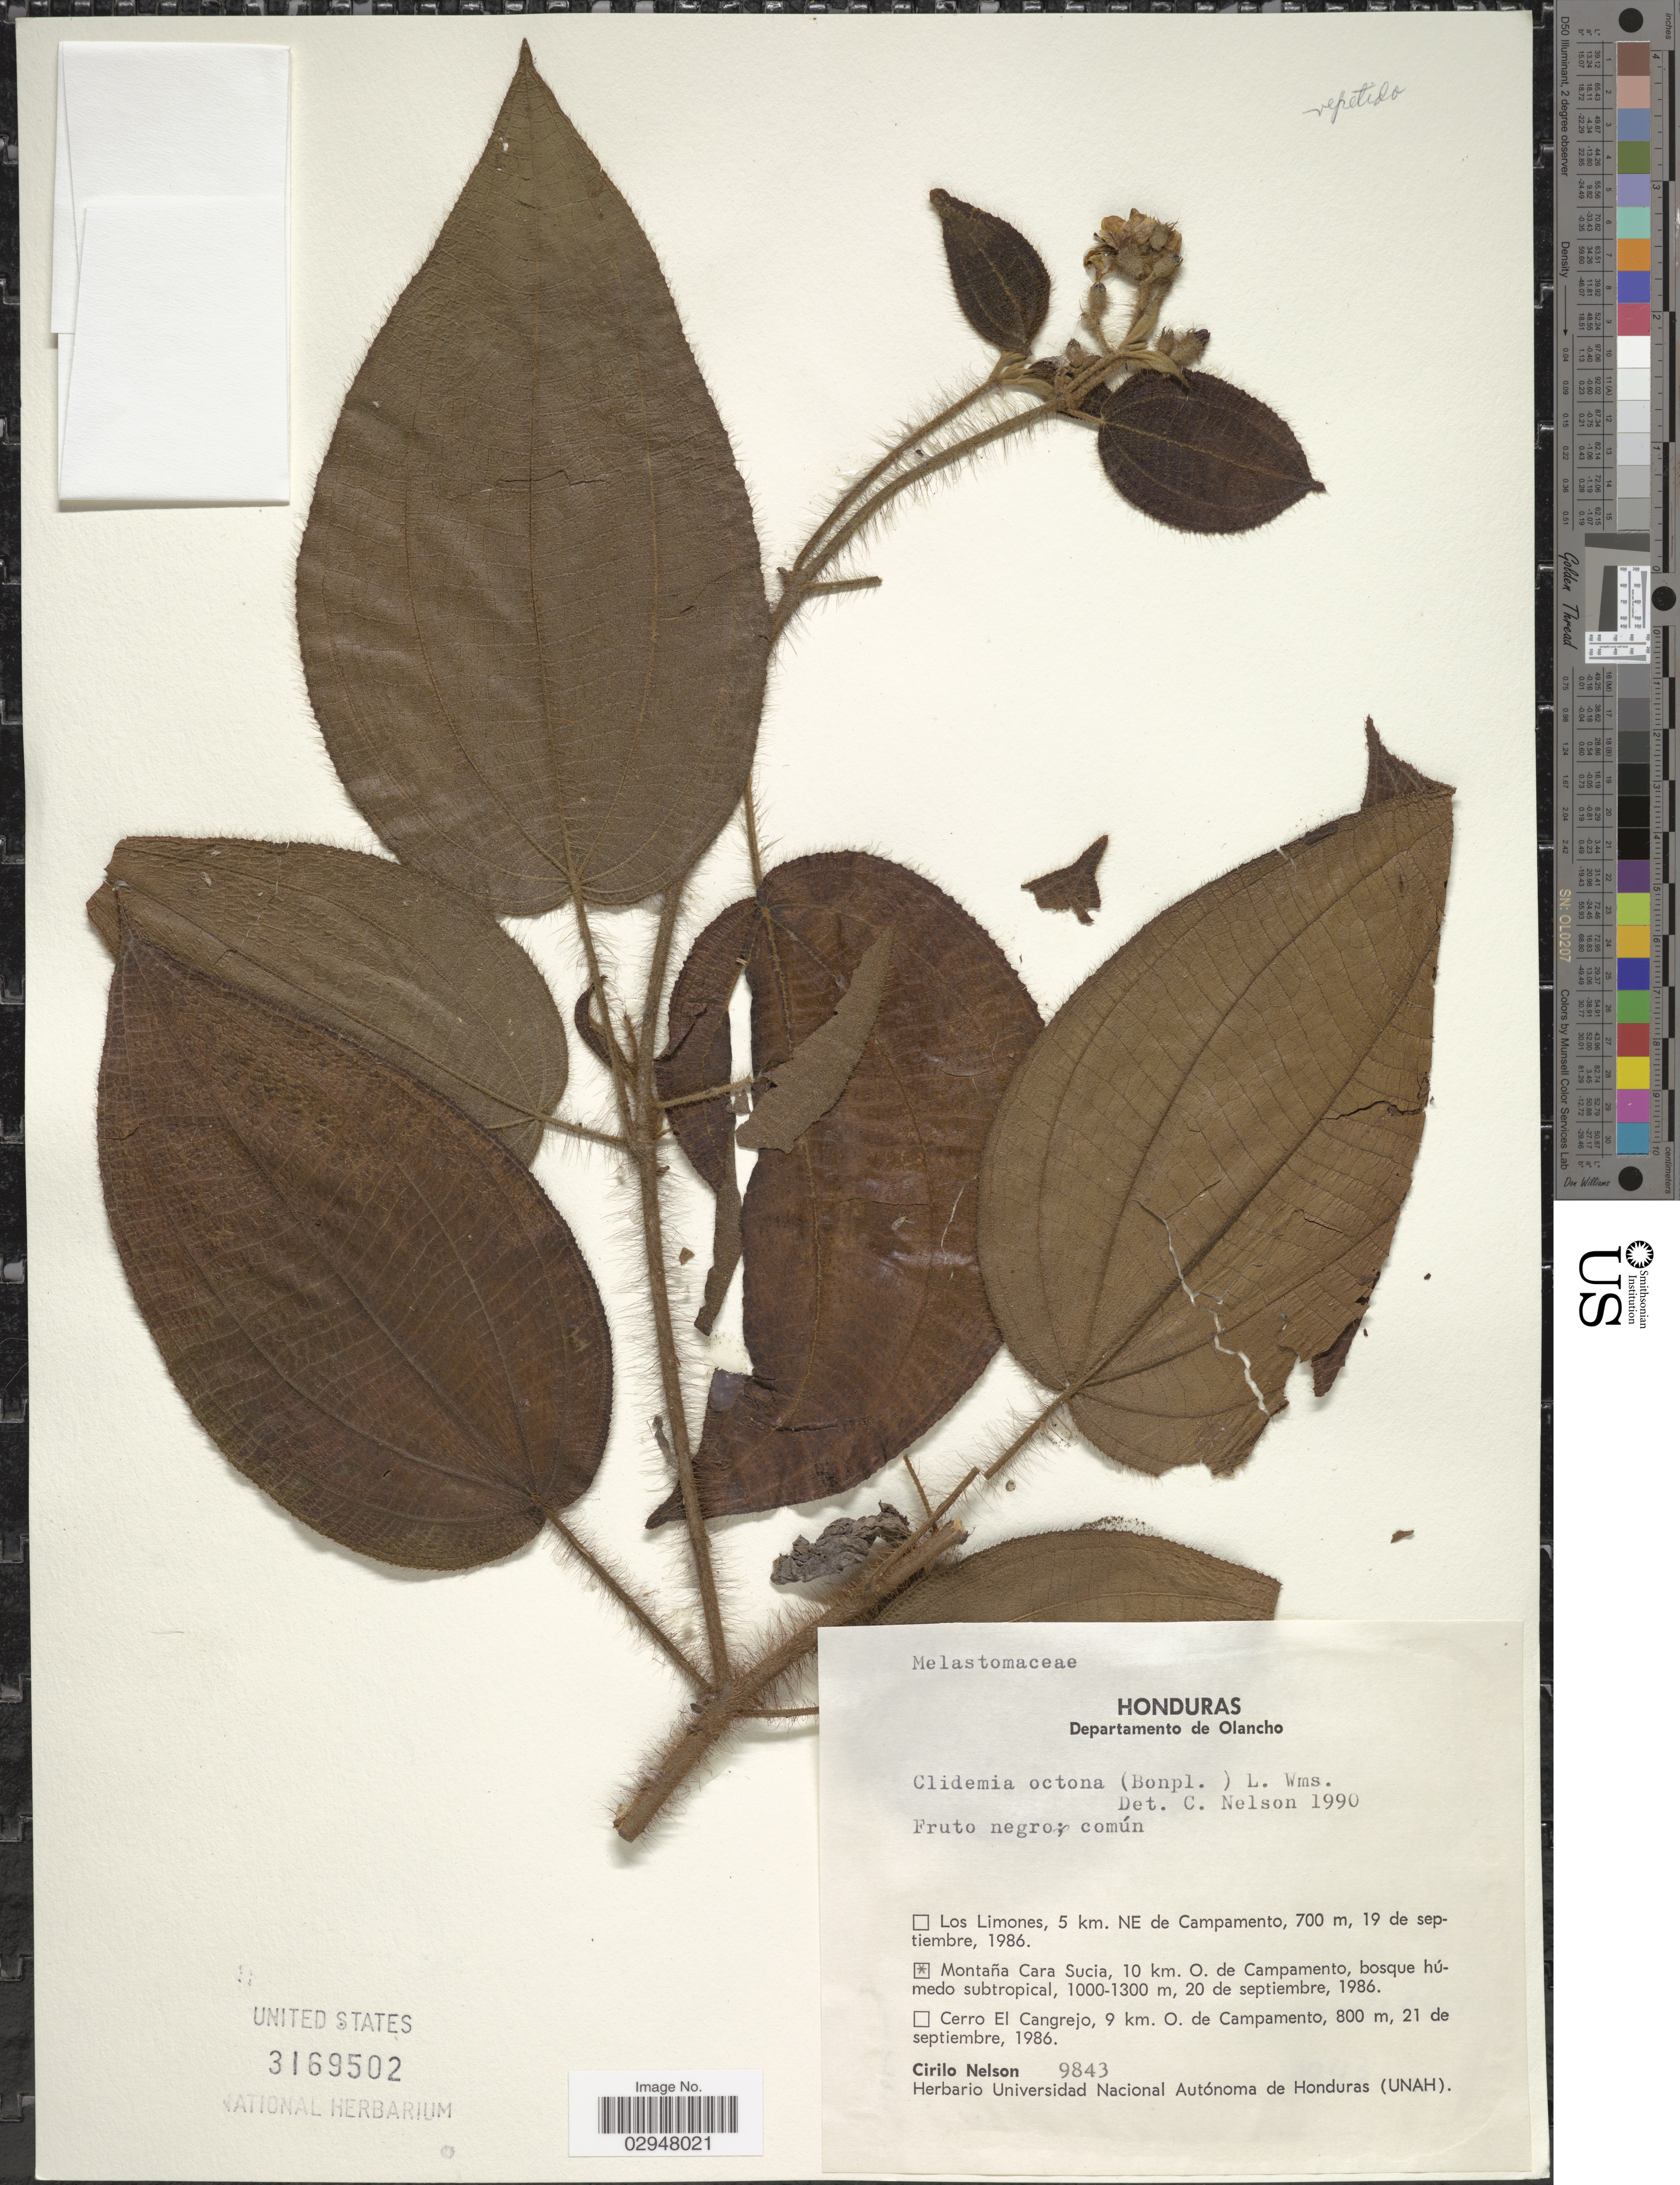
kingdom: Plantae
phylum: Tracheophyta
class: Magnoliopsida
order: Myrtales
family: Melastomataceae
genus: Clidemia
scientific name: Clidemia octona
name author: (Bonpl.) L.O. Williams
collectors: C. Nelson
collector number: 9843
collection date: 1986-09-20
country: Honduras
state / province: Olancho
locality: Departamento de Olancho, Montaña Cara Sucia, 10 km. O. de Campamento, bosque húmedo subtropical.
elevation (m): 1000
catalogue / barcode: US 3169502